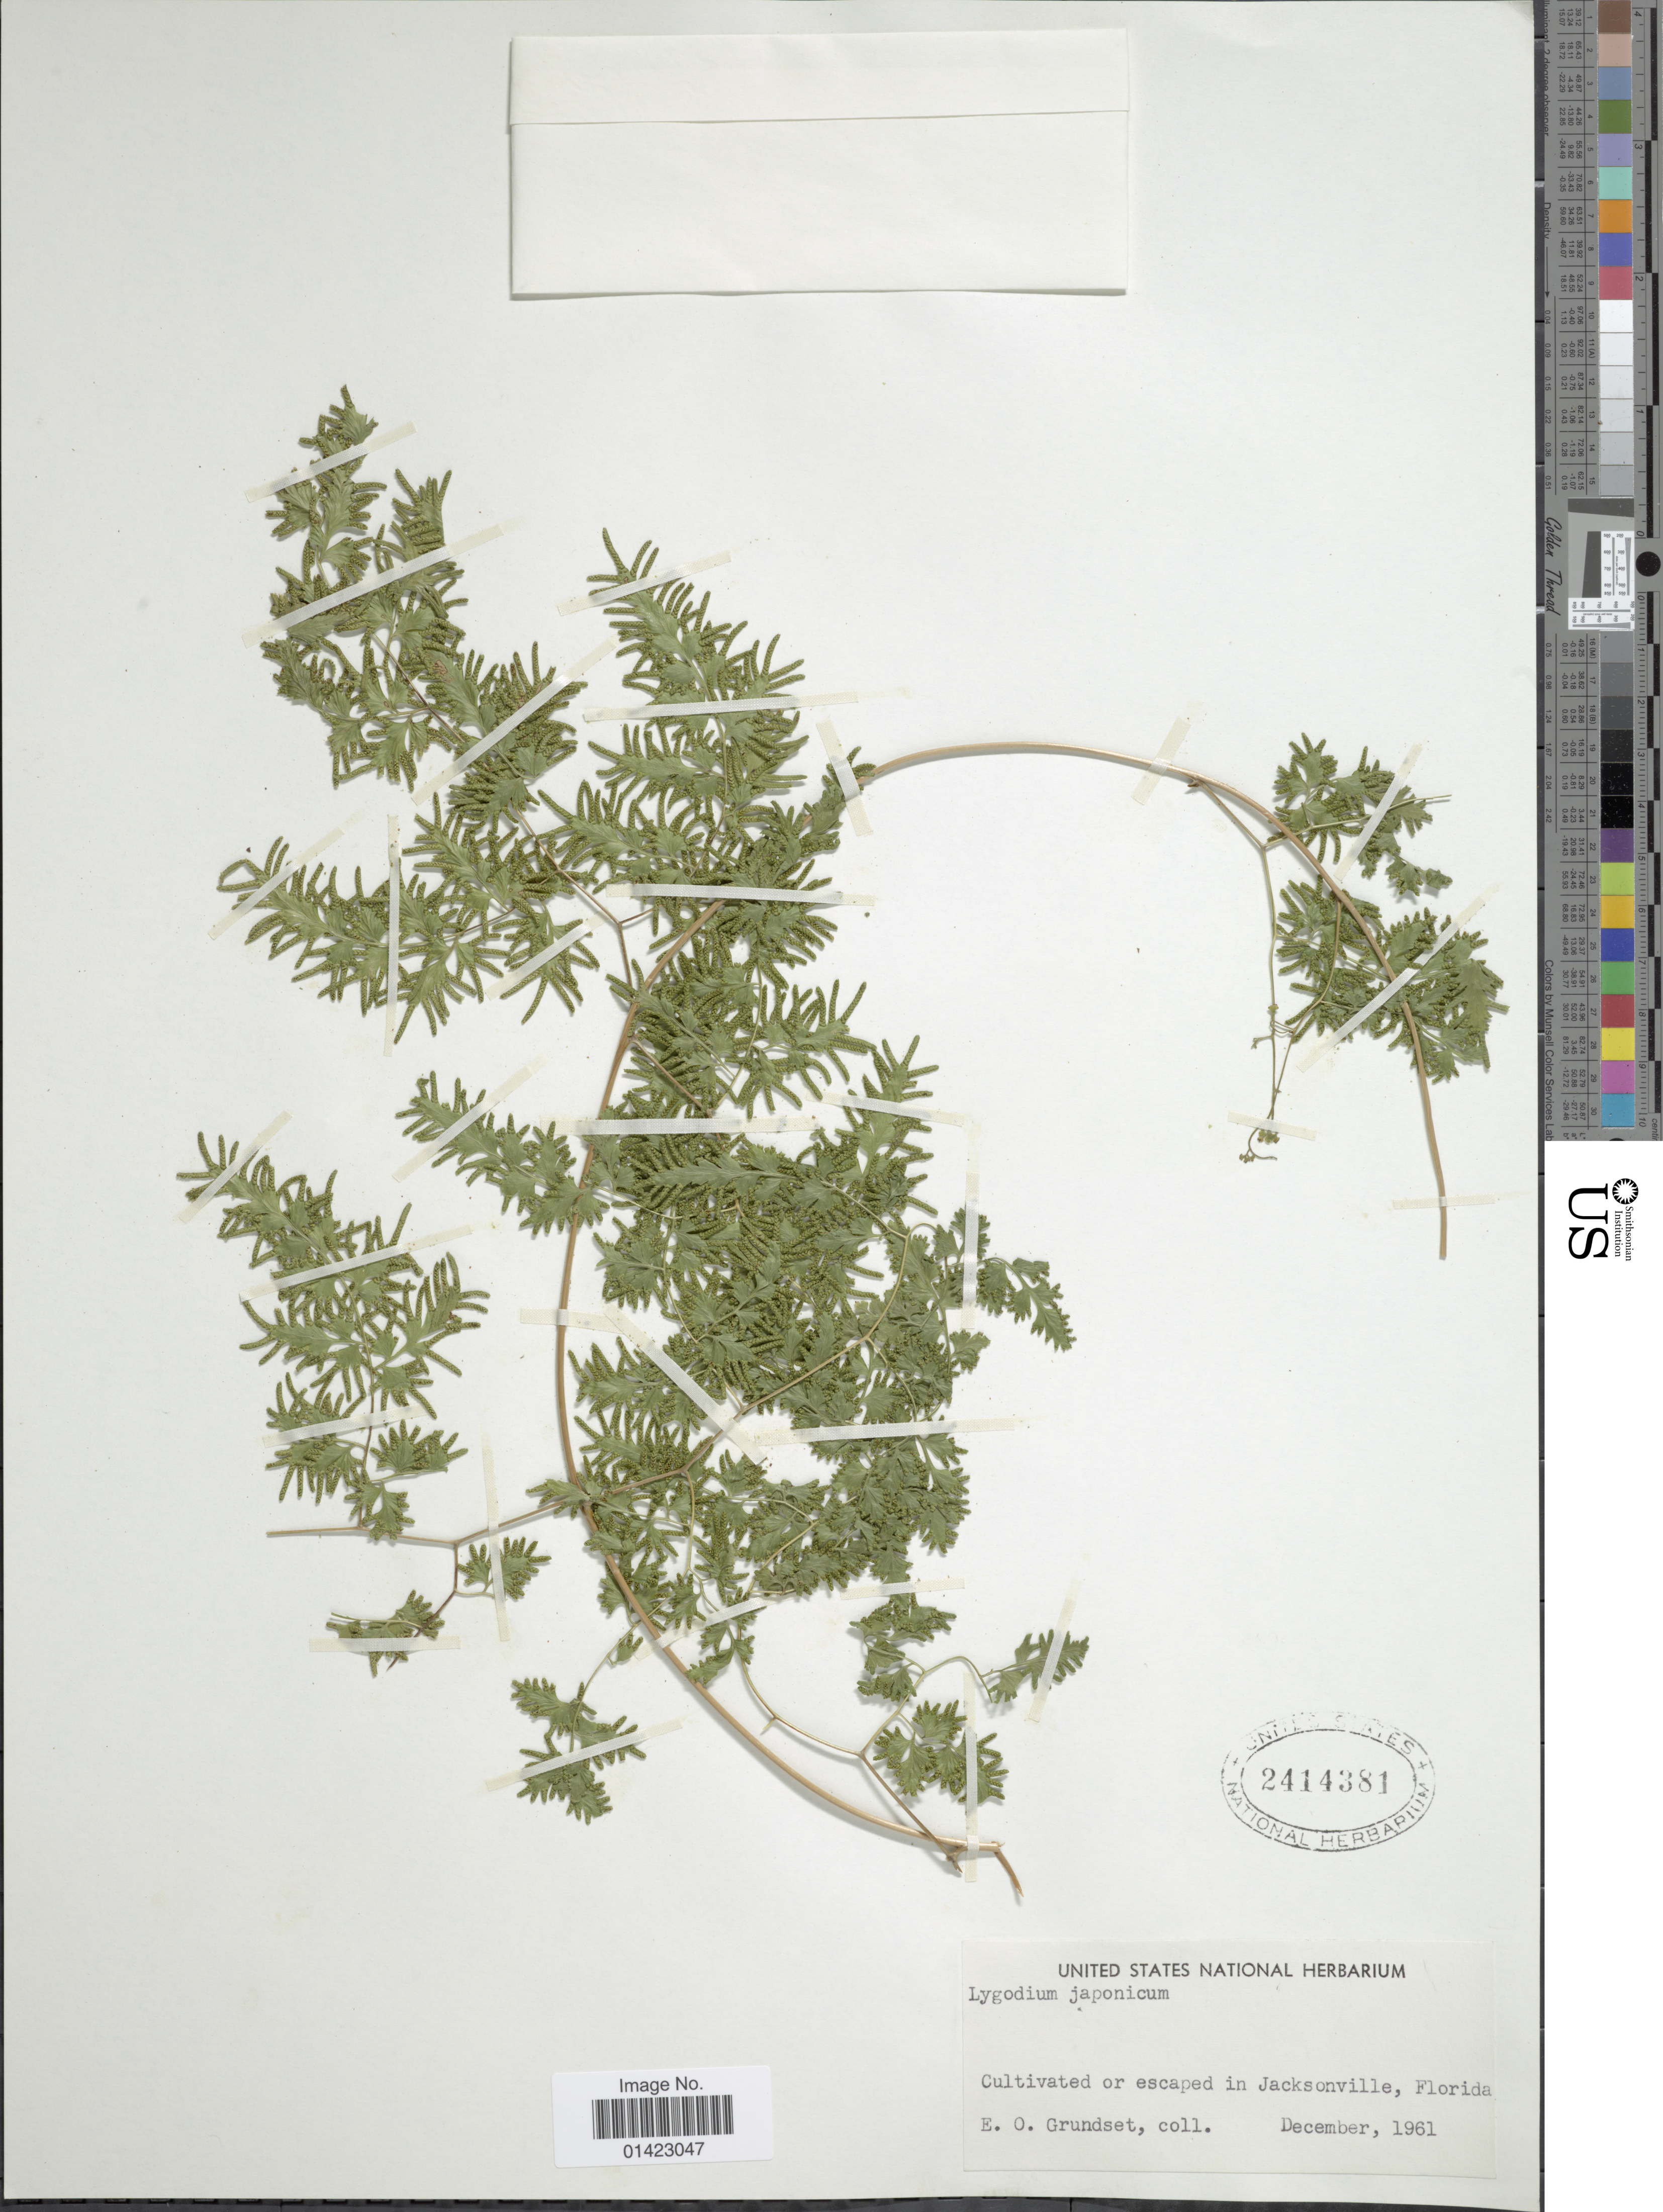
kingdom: Plantae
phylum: Tracheophyta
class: Polypodiopsida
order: Schizaeales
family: Lygodiaceae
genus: Lygodium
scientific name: Lygodium japonicum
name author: (Thunb.) Sw.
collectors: E. Grundset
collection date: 1961-12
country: United States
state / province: Florida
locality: Cultivated or escaped in Jacksonville, Florida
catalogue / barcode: US 2414381